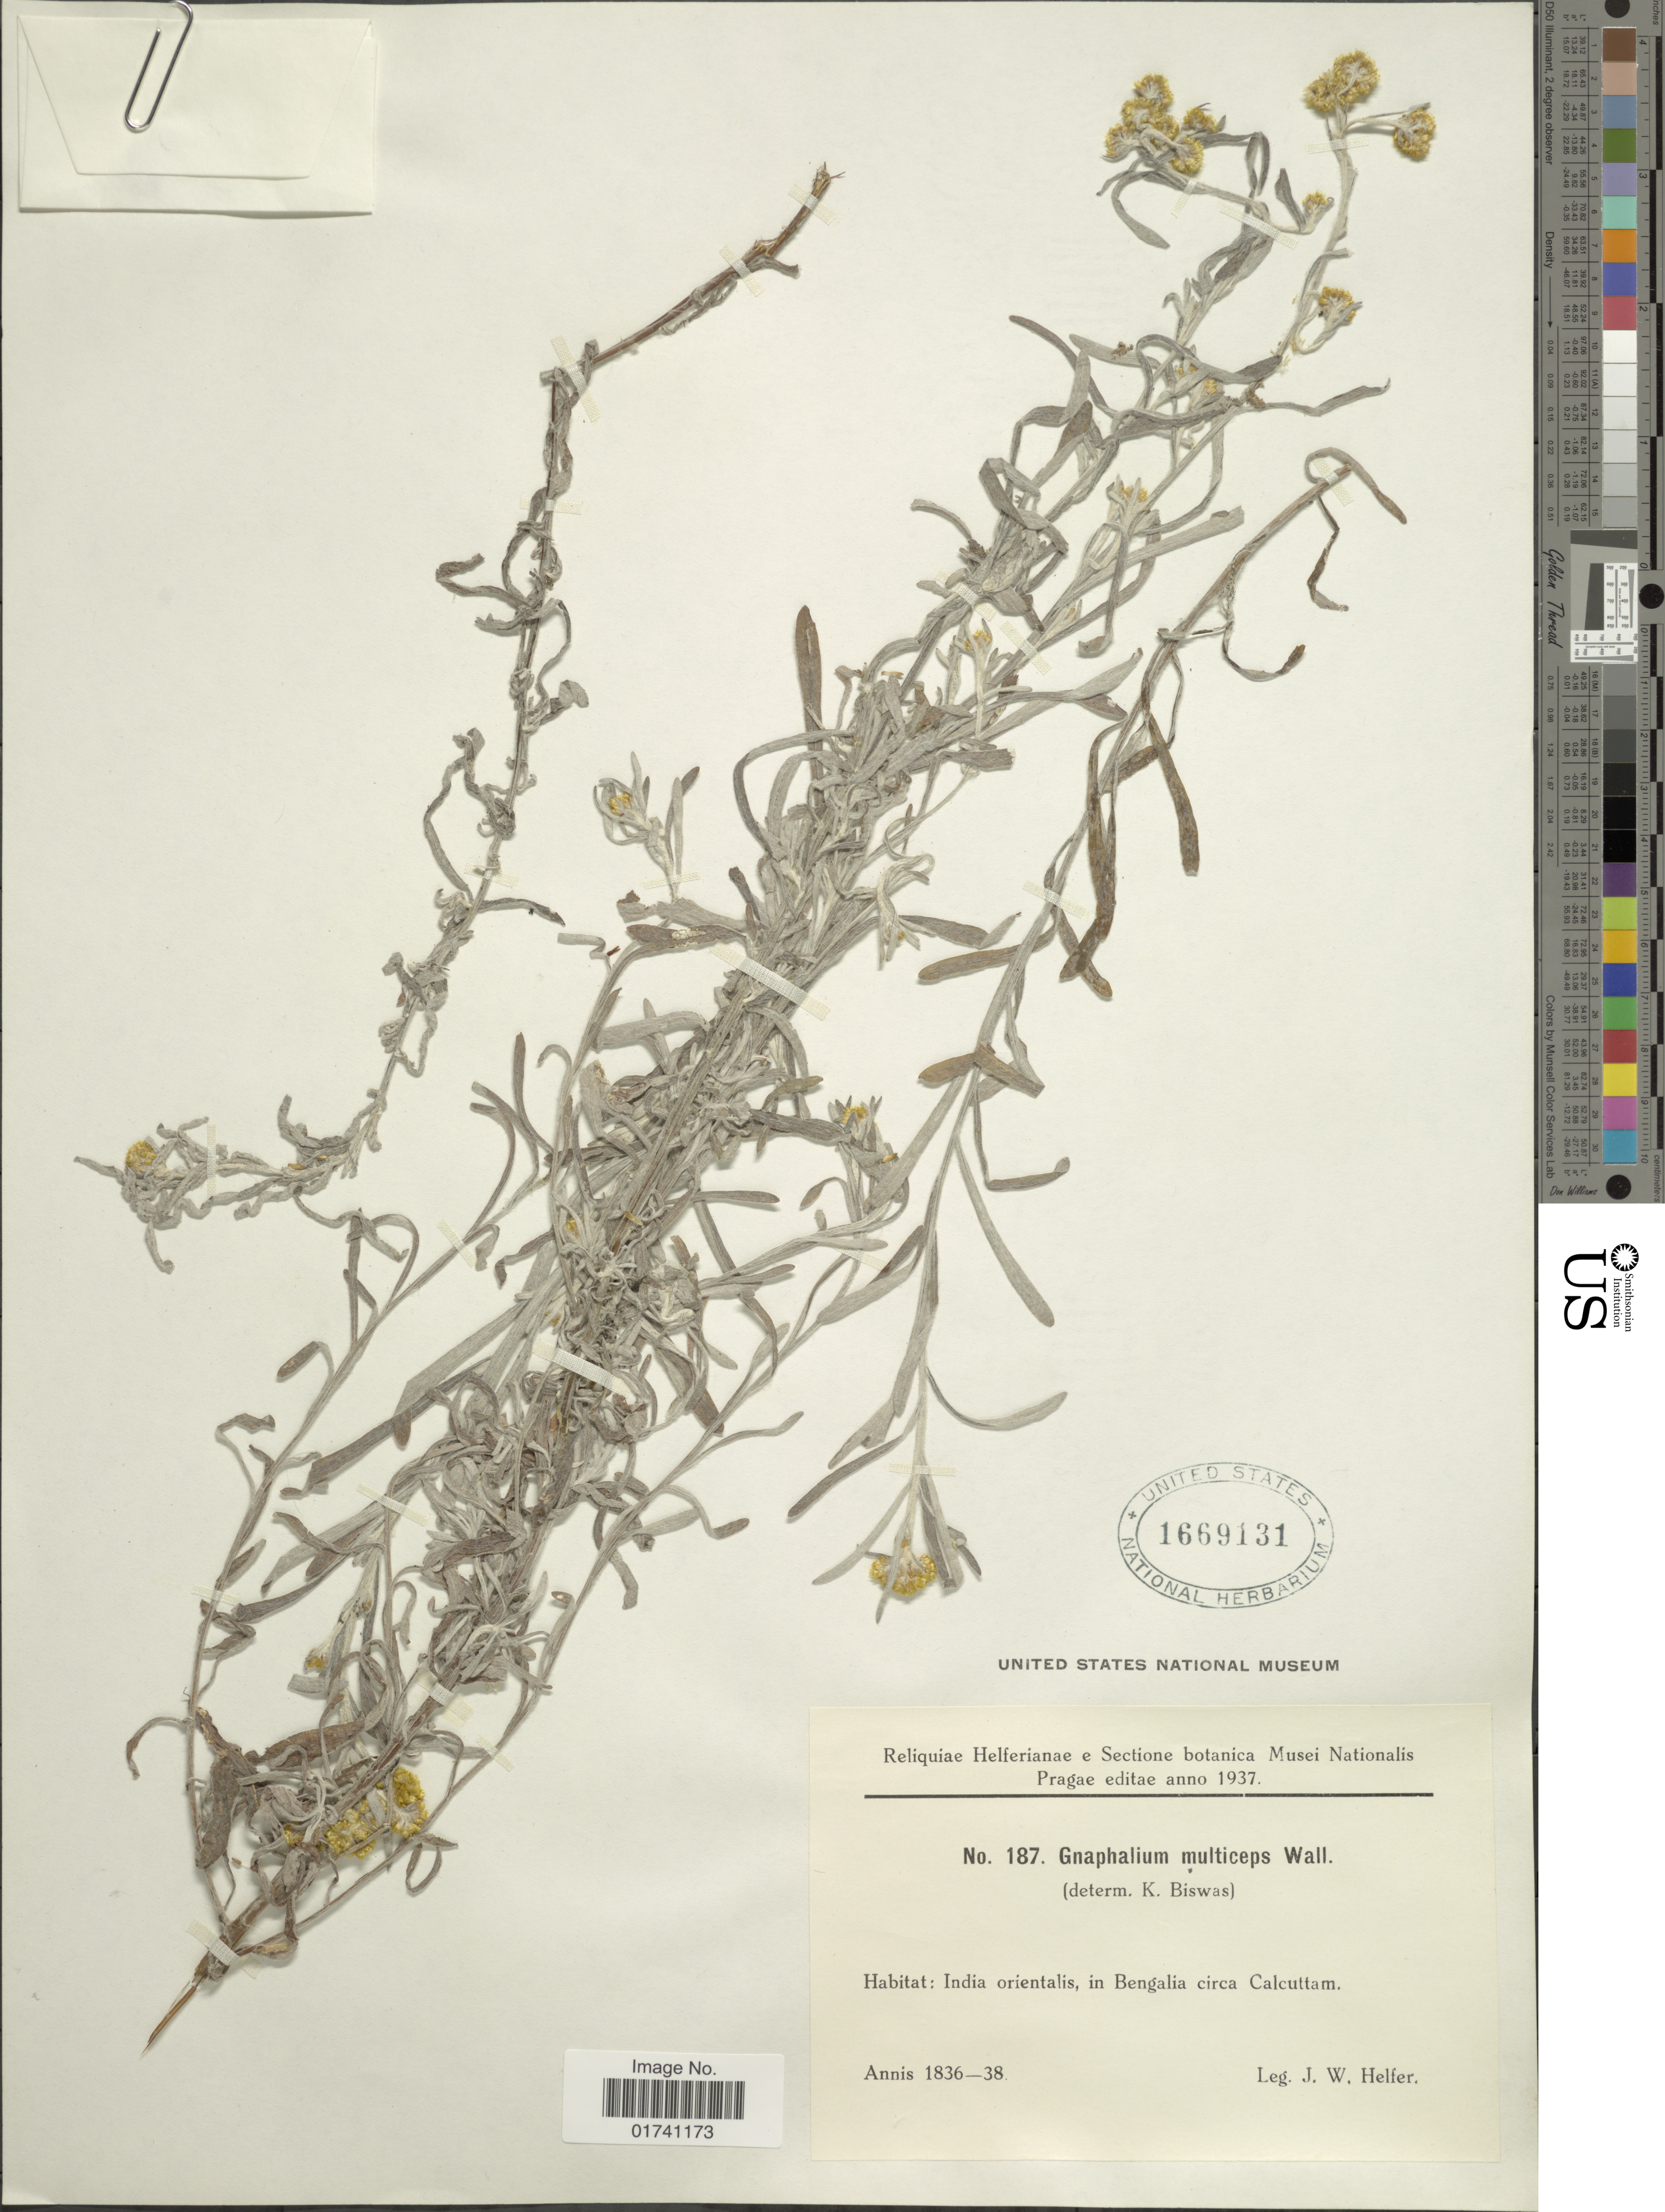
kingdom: Plantae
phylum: Tracheophyta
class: Magnoliopsida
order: Asterales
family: Asteraceae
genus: Laphangium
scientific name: Laphangium affine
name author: (D. Don) Tzvelev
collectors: J. W. Helfer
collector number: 187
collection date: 1836/1838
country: India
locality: Bengalia circa Calcuttam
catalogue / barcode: US 1669131